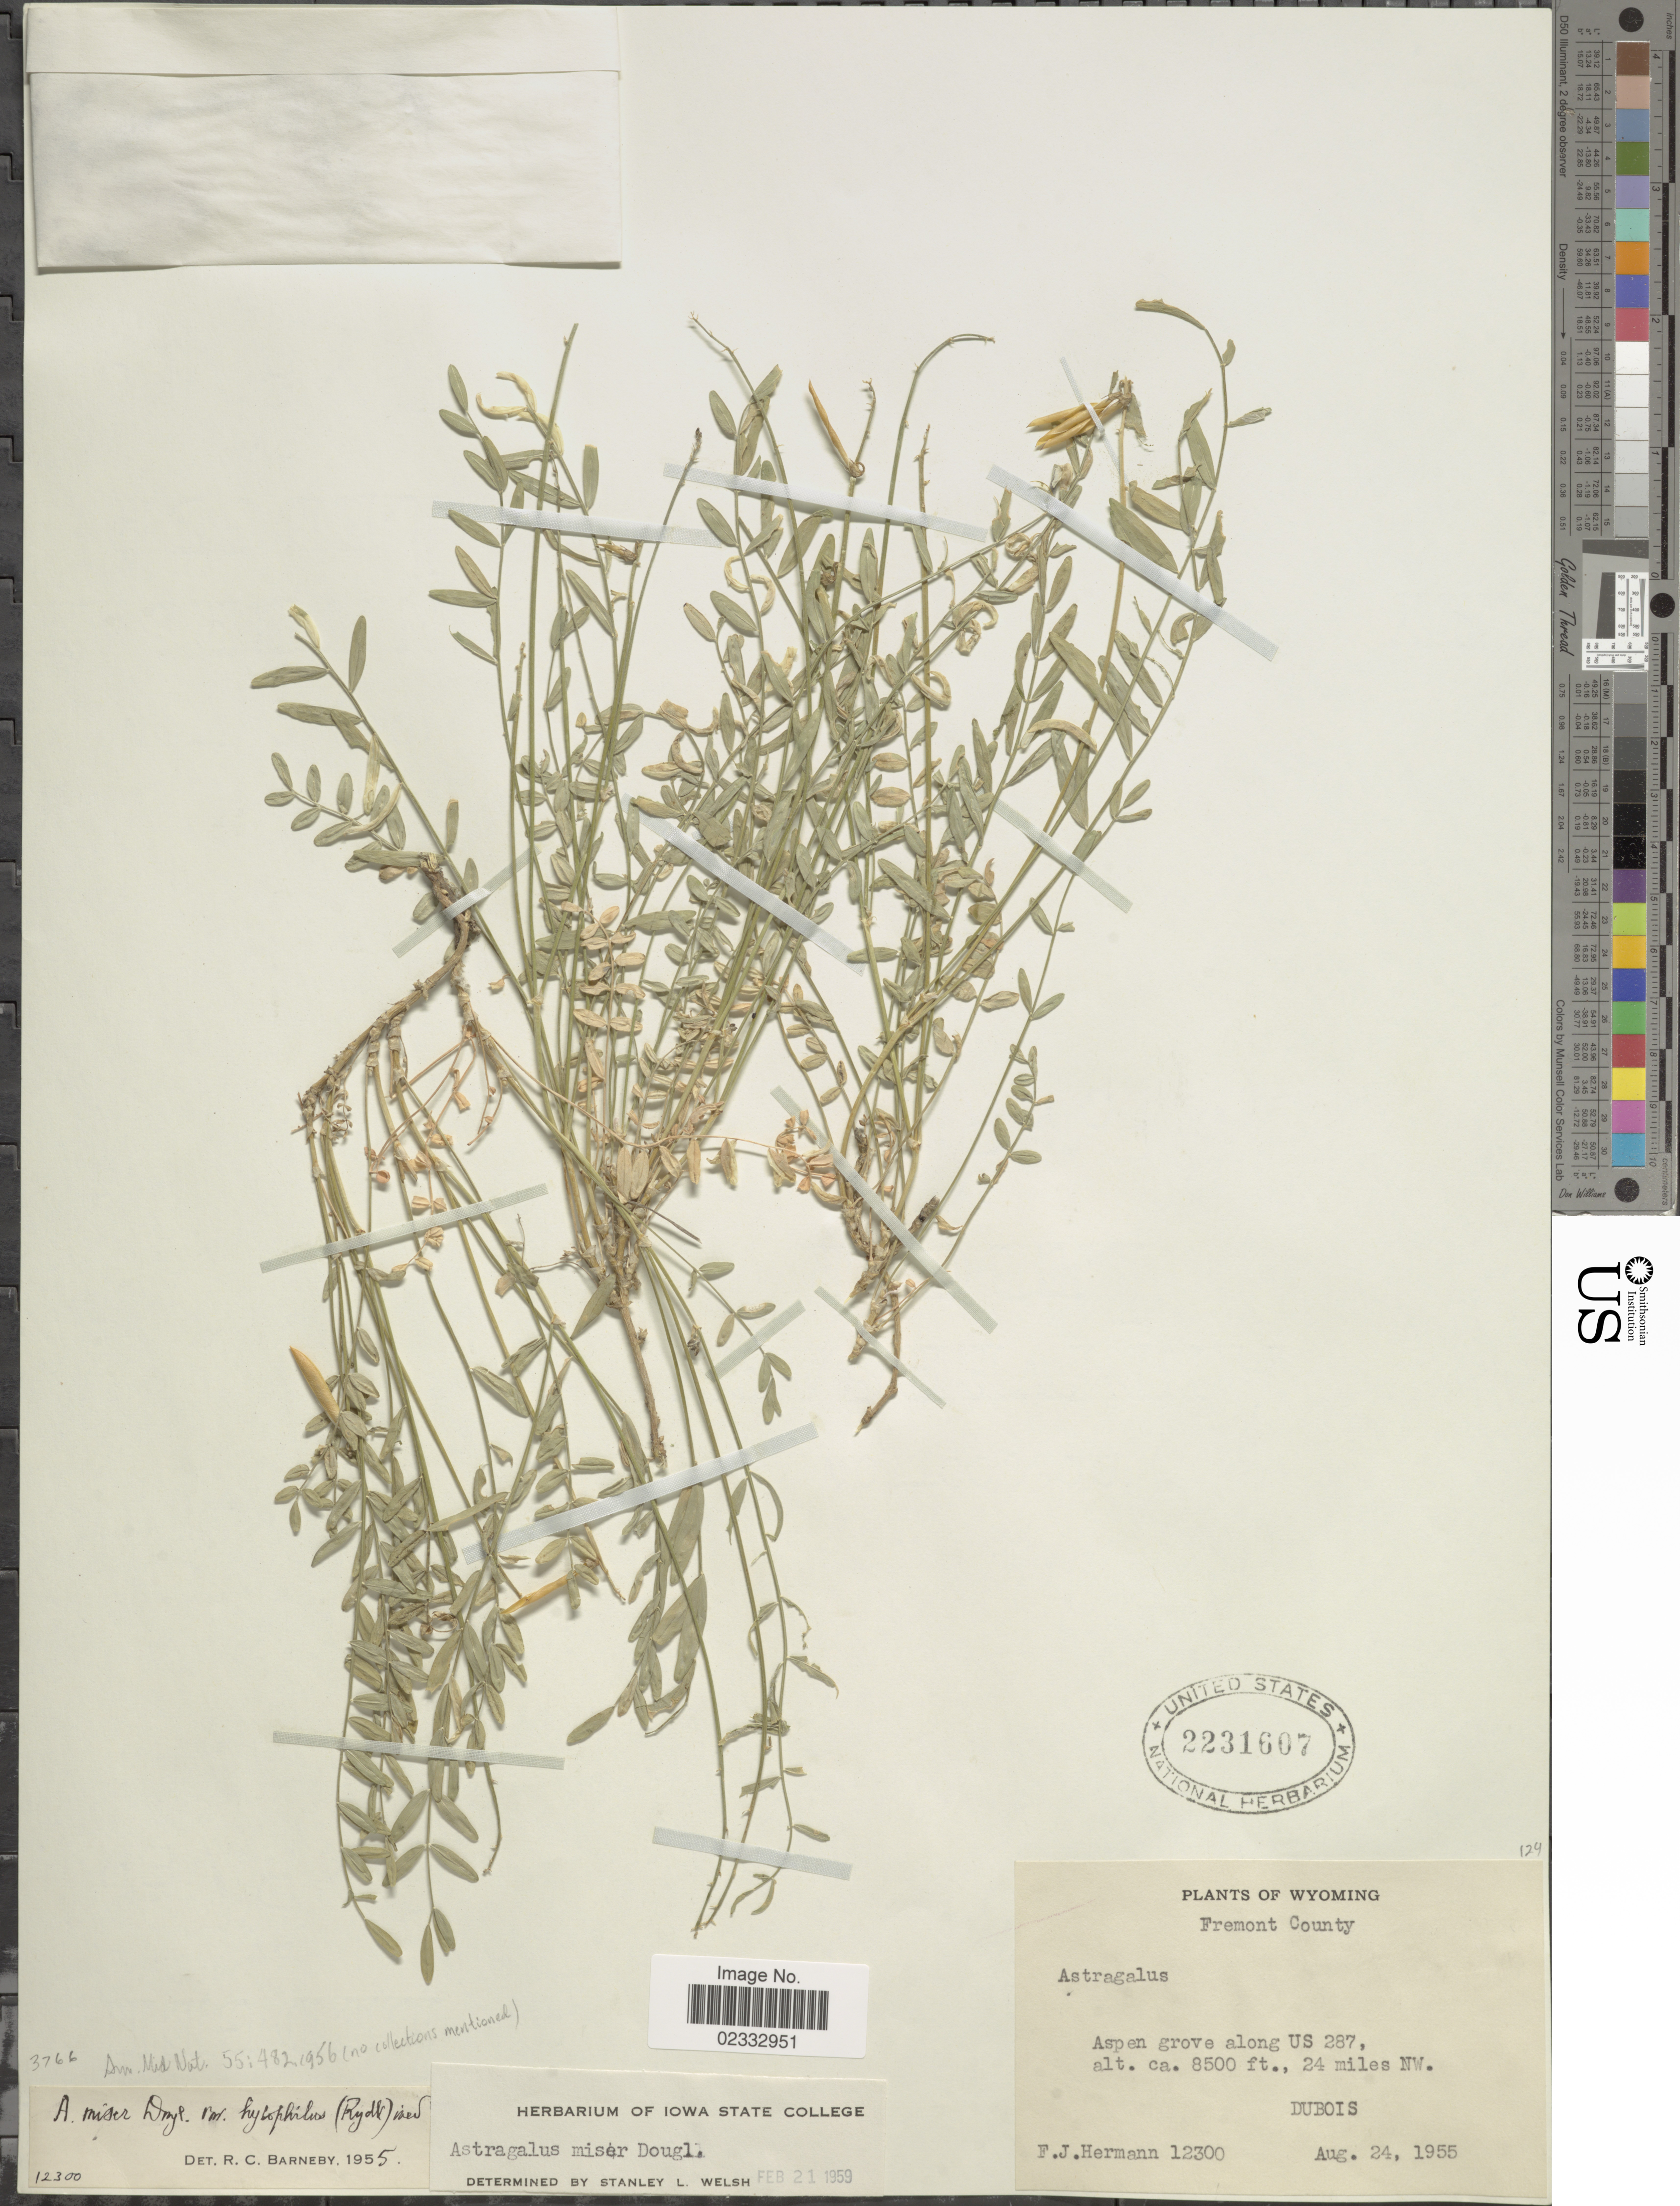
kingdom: Plantae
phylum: Tracheophyta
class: Magnoliopsida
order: Fabales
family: Fabaceae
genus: Astragalus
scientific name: Astragalus miser var. hylophilus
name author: (Rydb.) Barneby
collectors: F. J. Hermann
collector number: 12300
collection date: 1955-08-24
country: United States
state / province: Wyoming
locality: Aspen grove along US287, 24 miles NW Dubois, Fremont County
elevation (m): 2591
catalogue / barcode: US 2231607